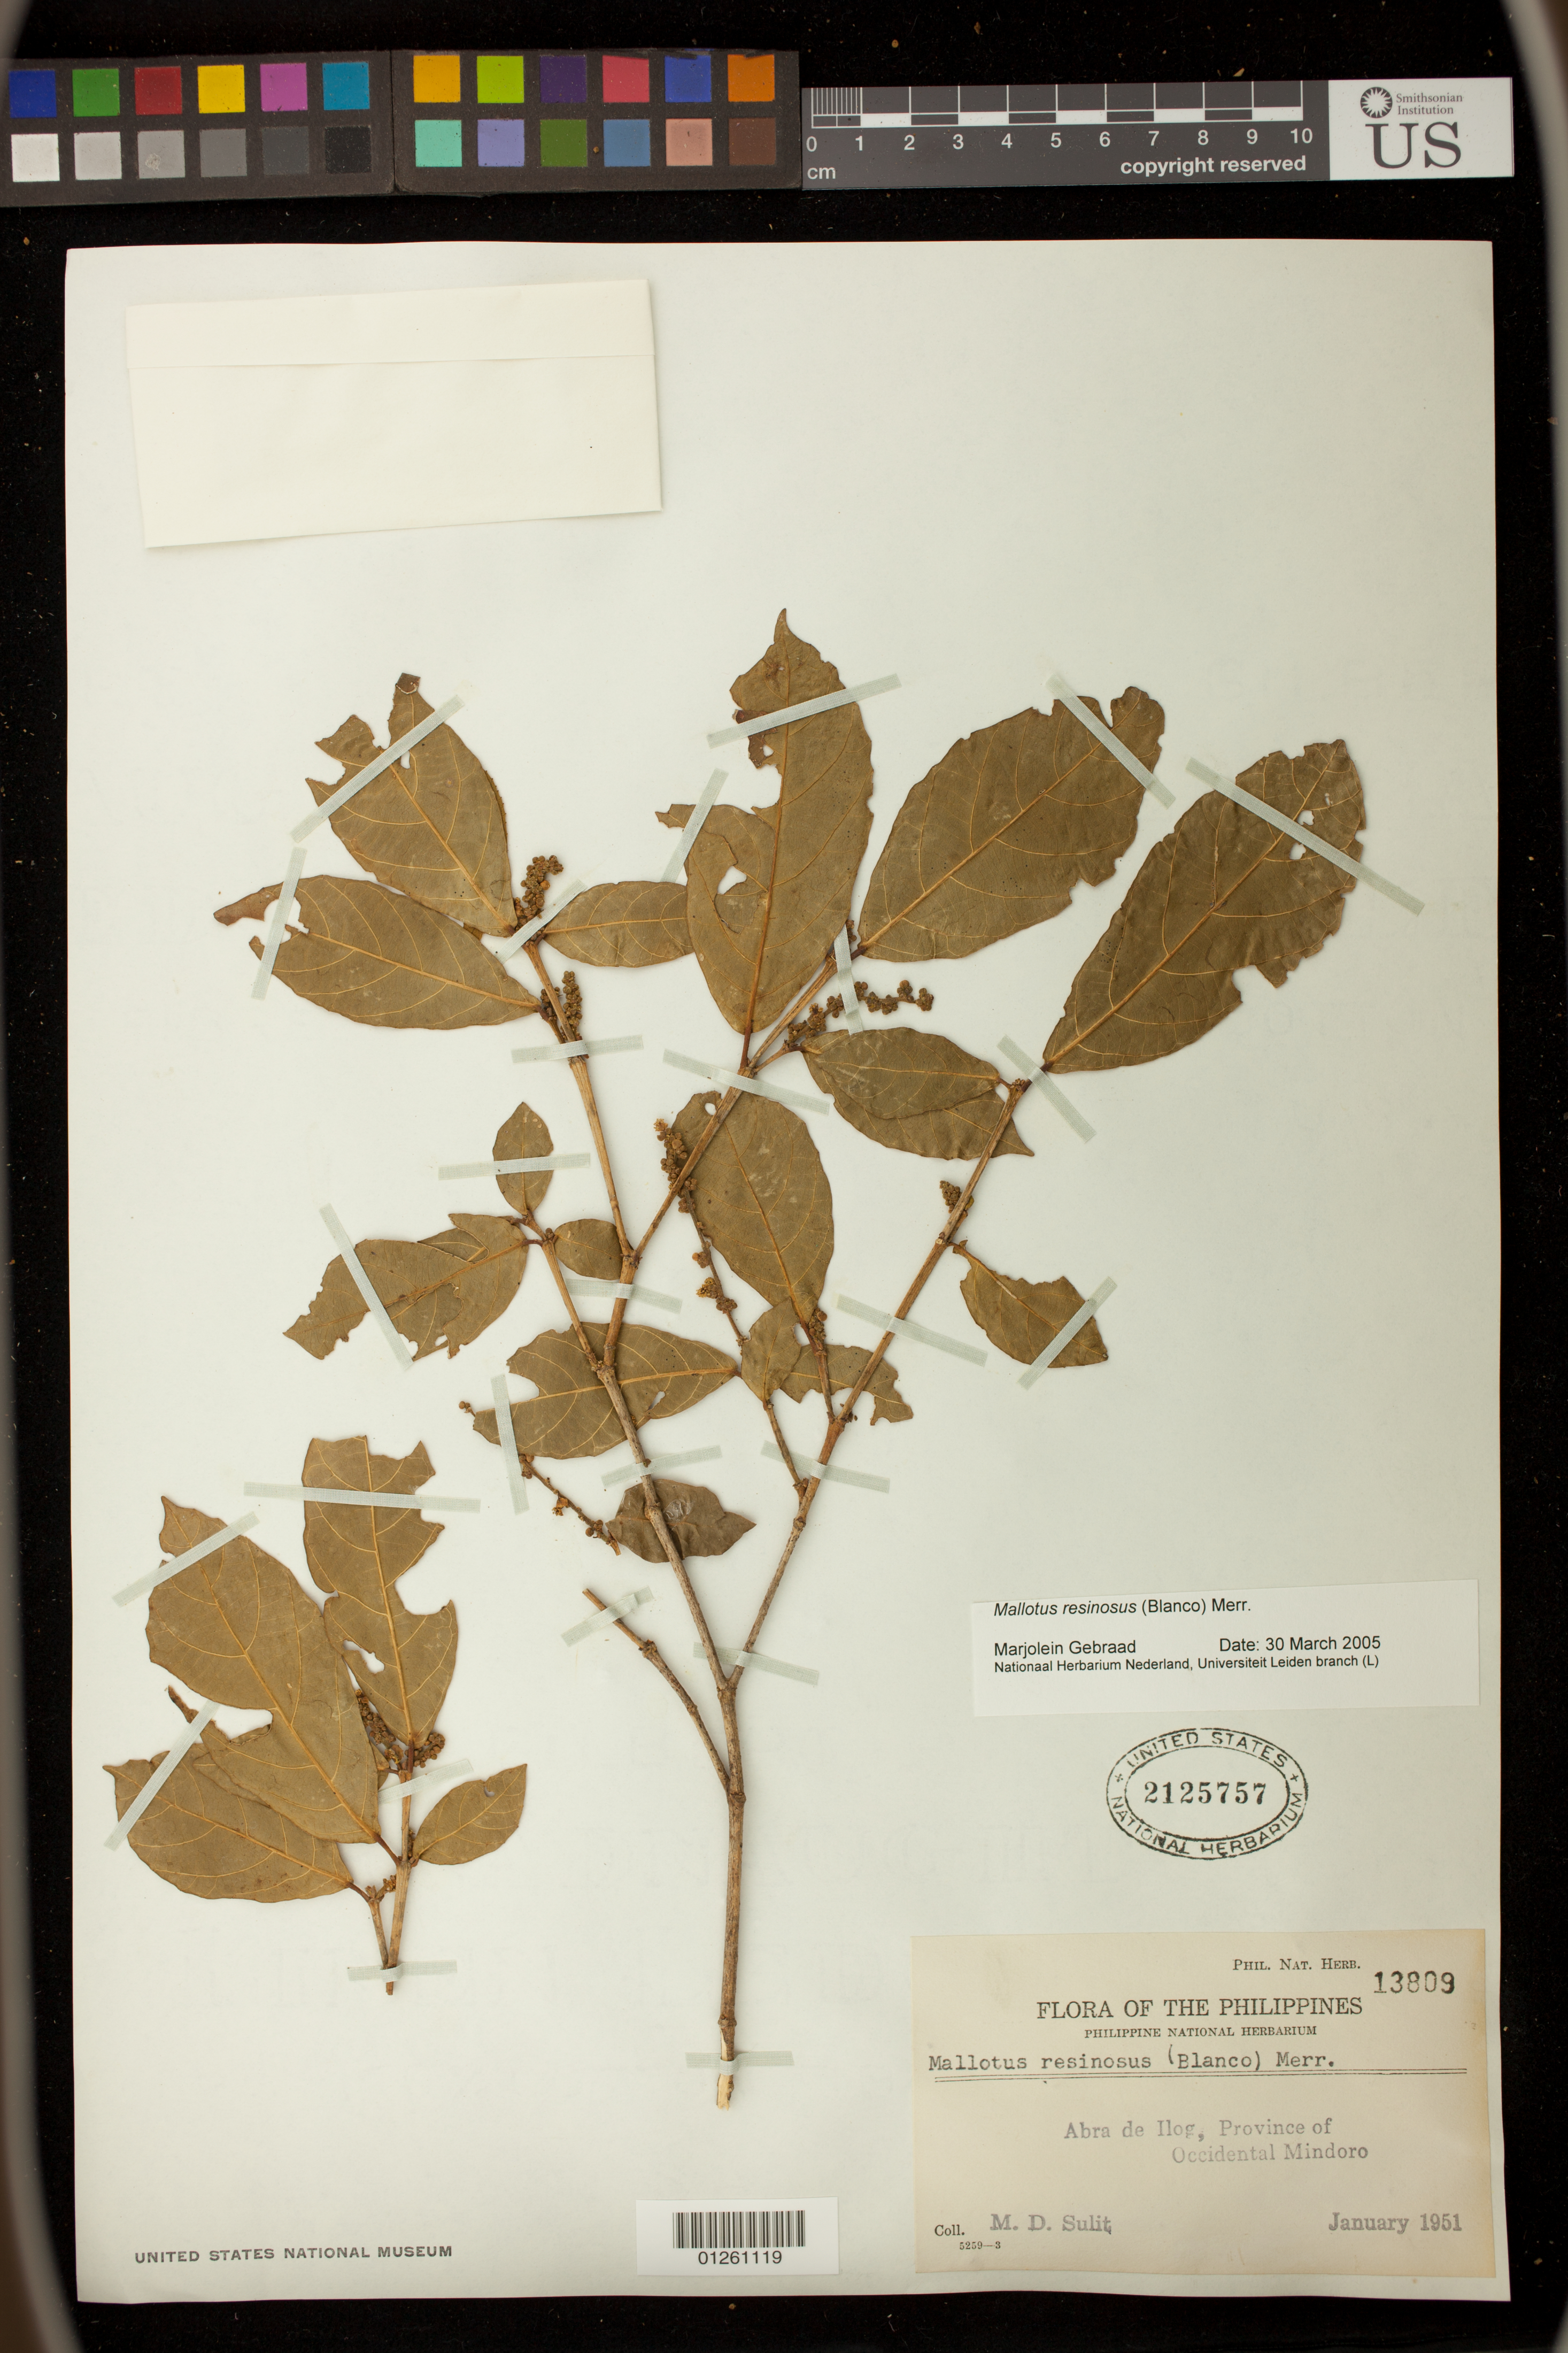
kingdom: Plantae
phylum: Tracheophyta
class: Magnoliopsida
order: Malpighiales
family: Euphorbiaceae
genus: Mallotus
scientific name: Mallotus resinosus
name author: (Blanco) Merr.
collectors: M. Sulit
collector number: Phil. Nat. Herb. 13809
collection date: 1951-01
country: Philippines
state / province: Mimaropa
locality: Abra de Ilog, Province of Occidental Mindoro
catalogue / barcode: US 2125757